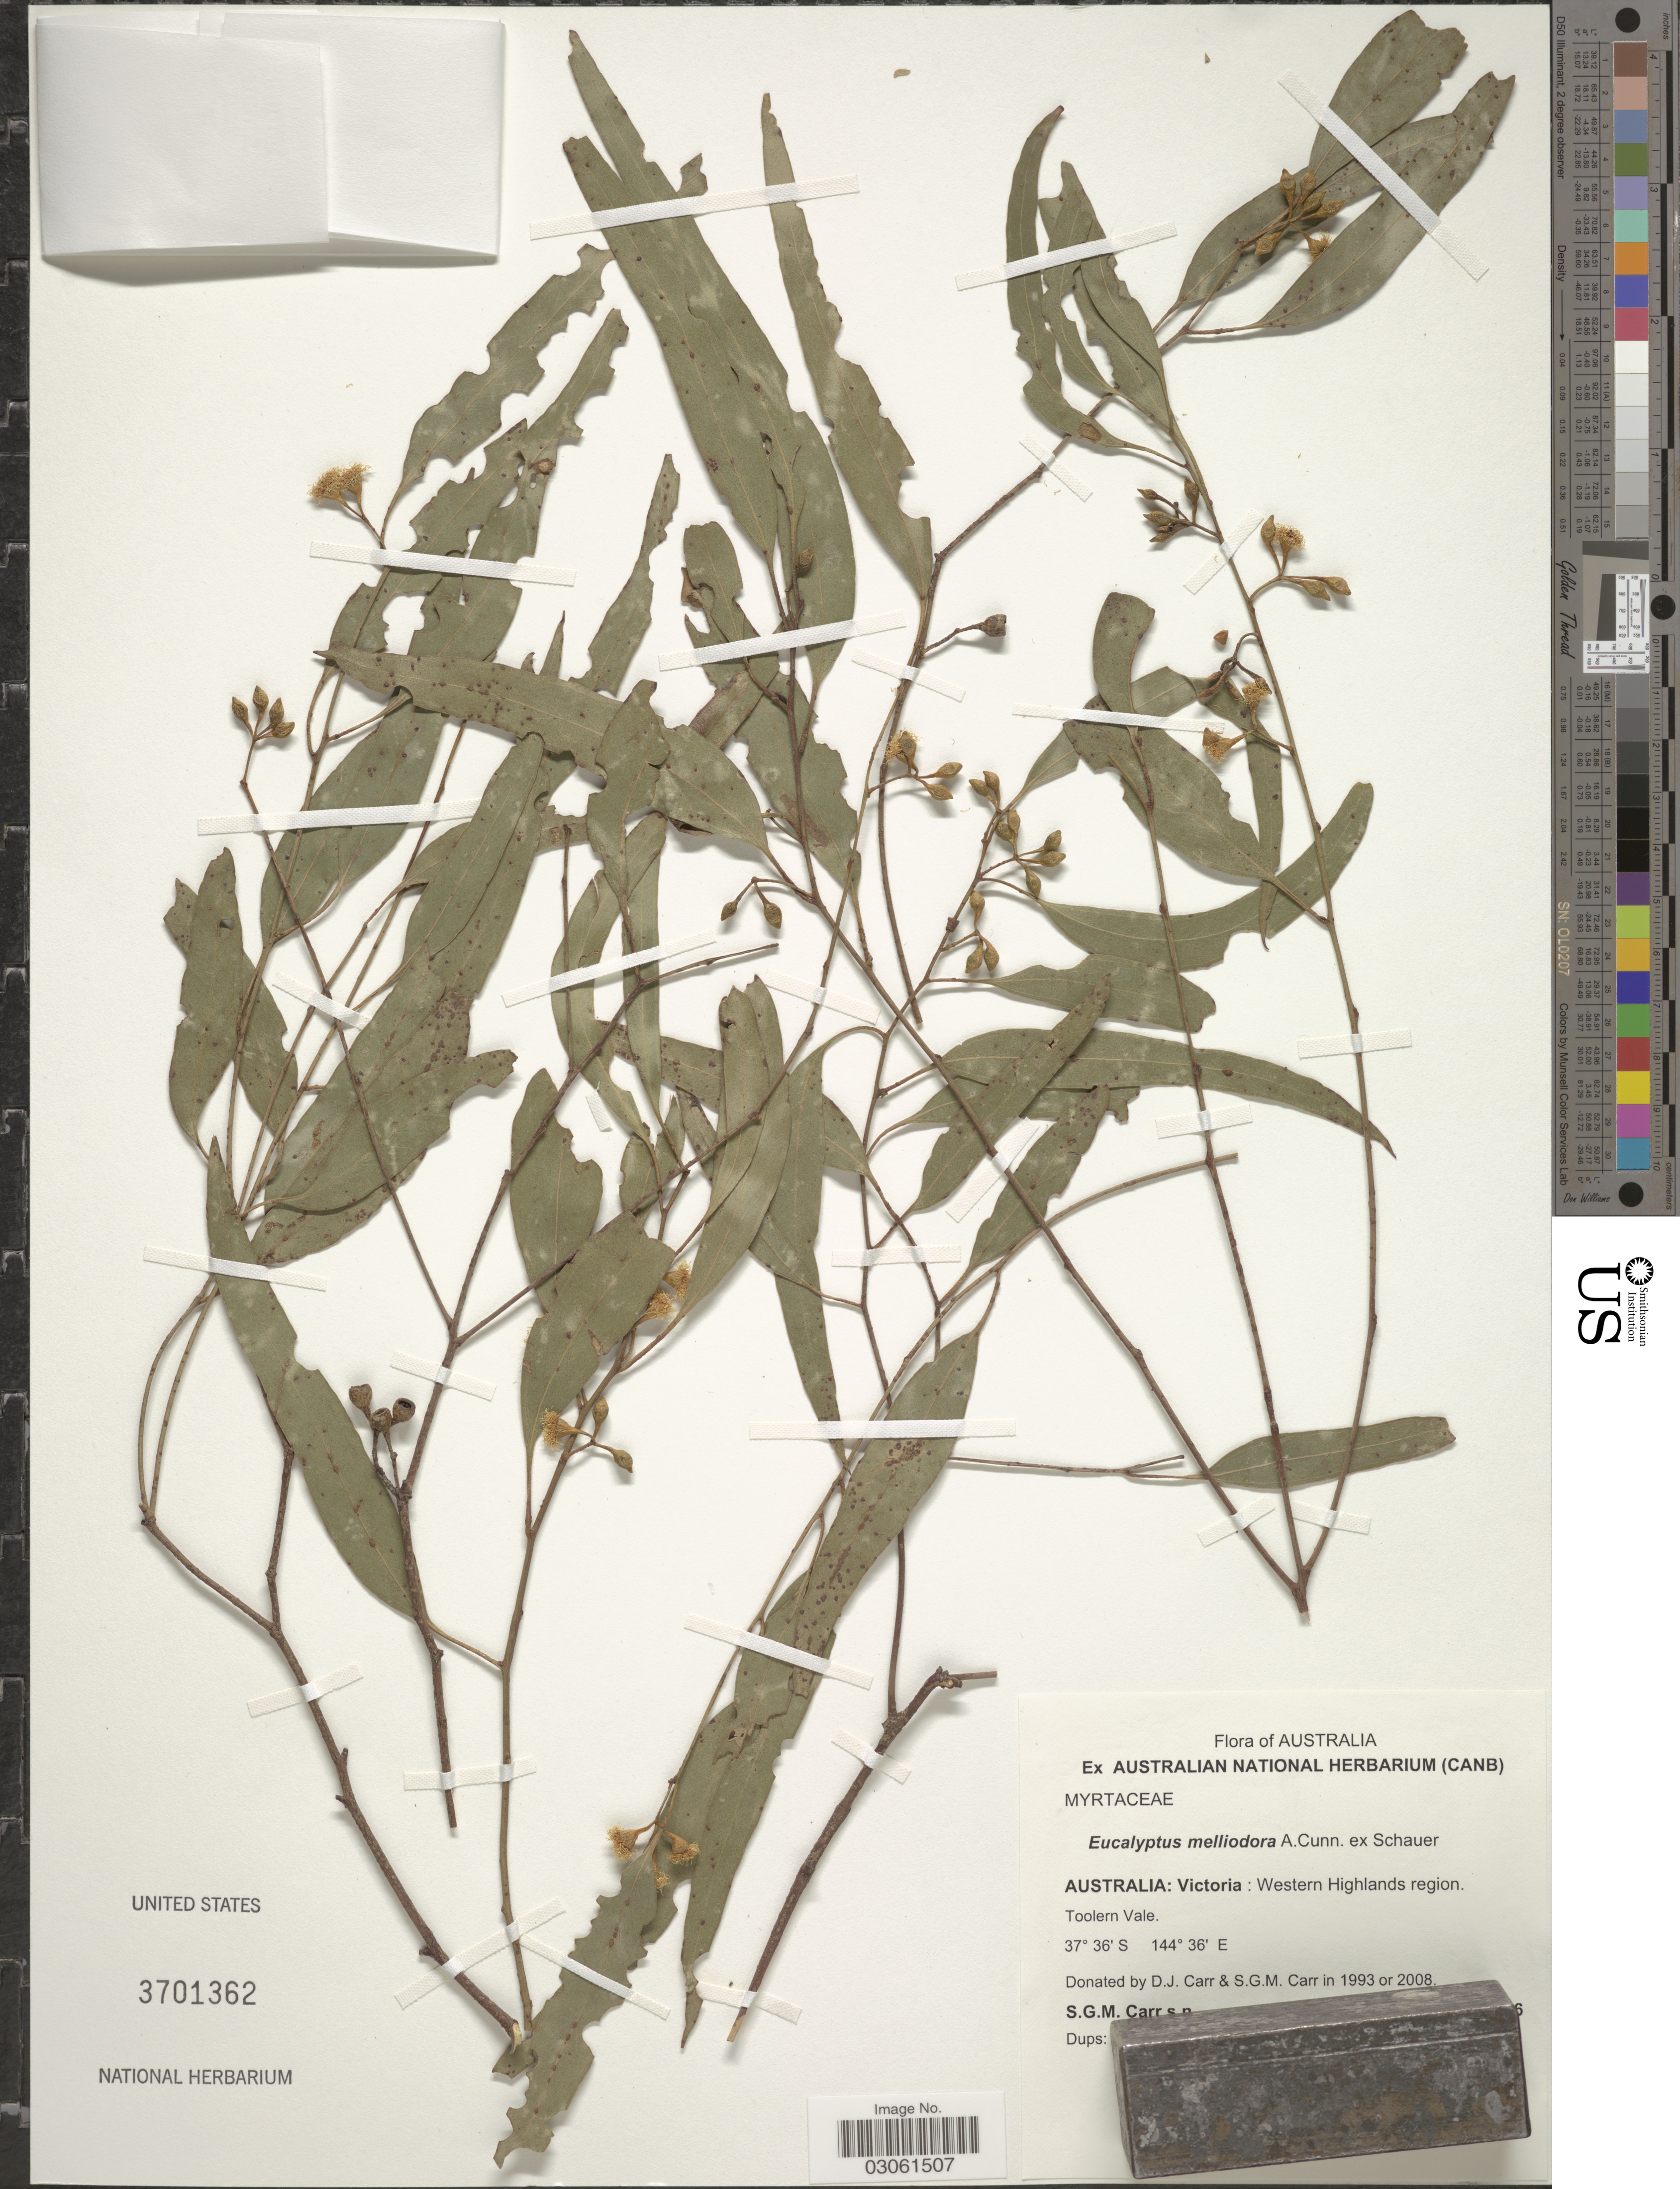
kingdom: Plantae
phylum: Tracheophyta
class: Magnoliopsida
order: Myrtales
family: Myrtaceae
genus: Eucalyptus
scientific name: Eucalyptus melliodora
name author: A. Cunn. ex S. Schauer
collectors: S. Carr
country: Australia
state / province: Victoria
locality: Victoria: Western Highlands region. Toolern Vale.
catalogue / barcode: US 3701362